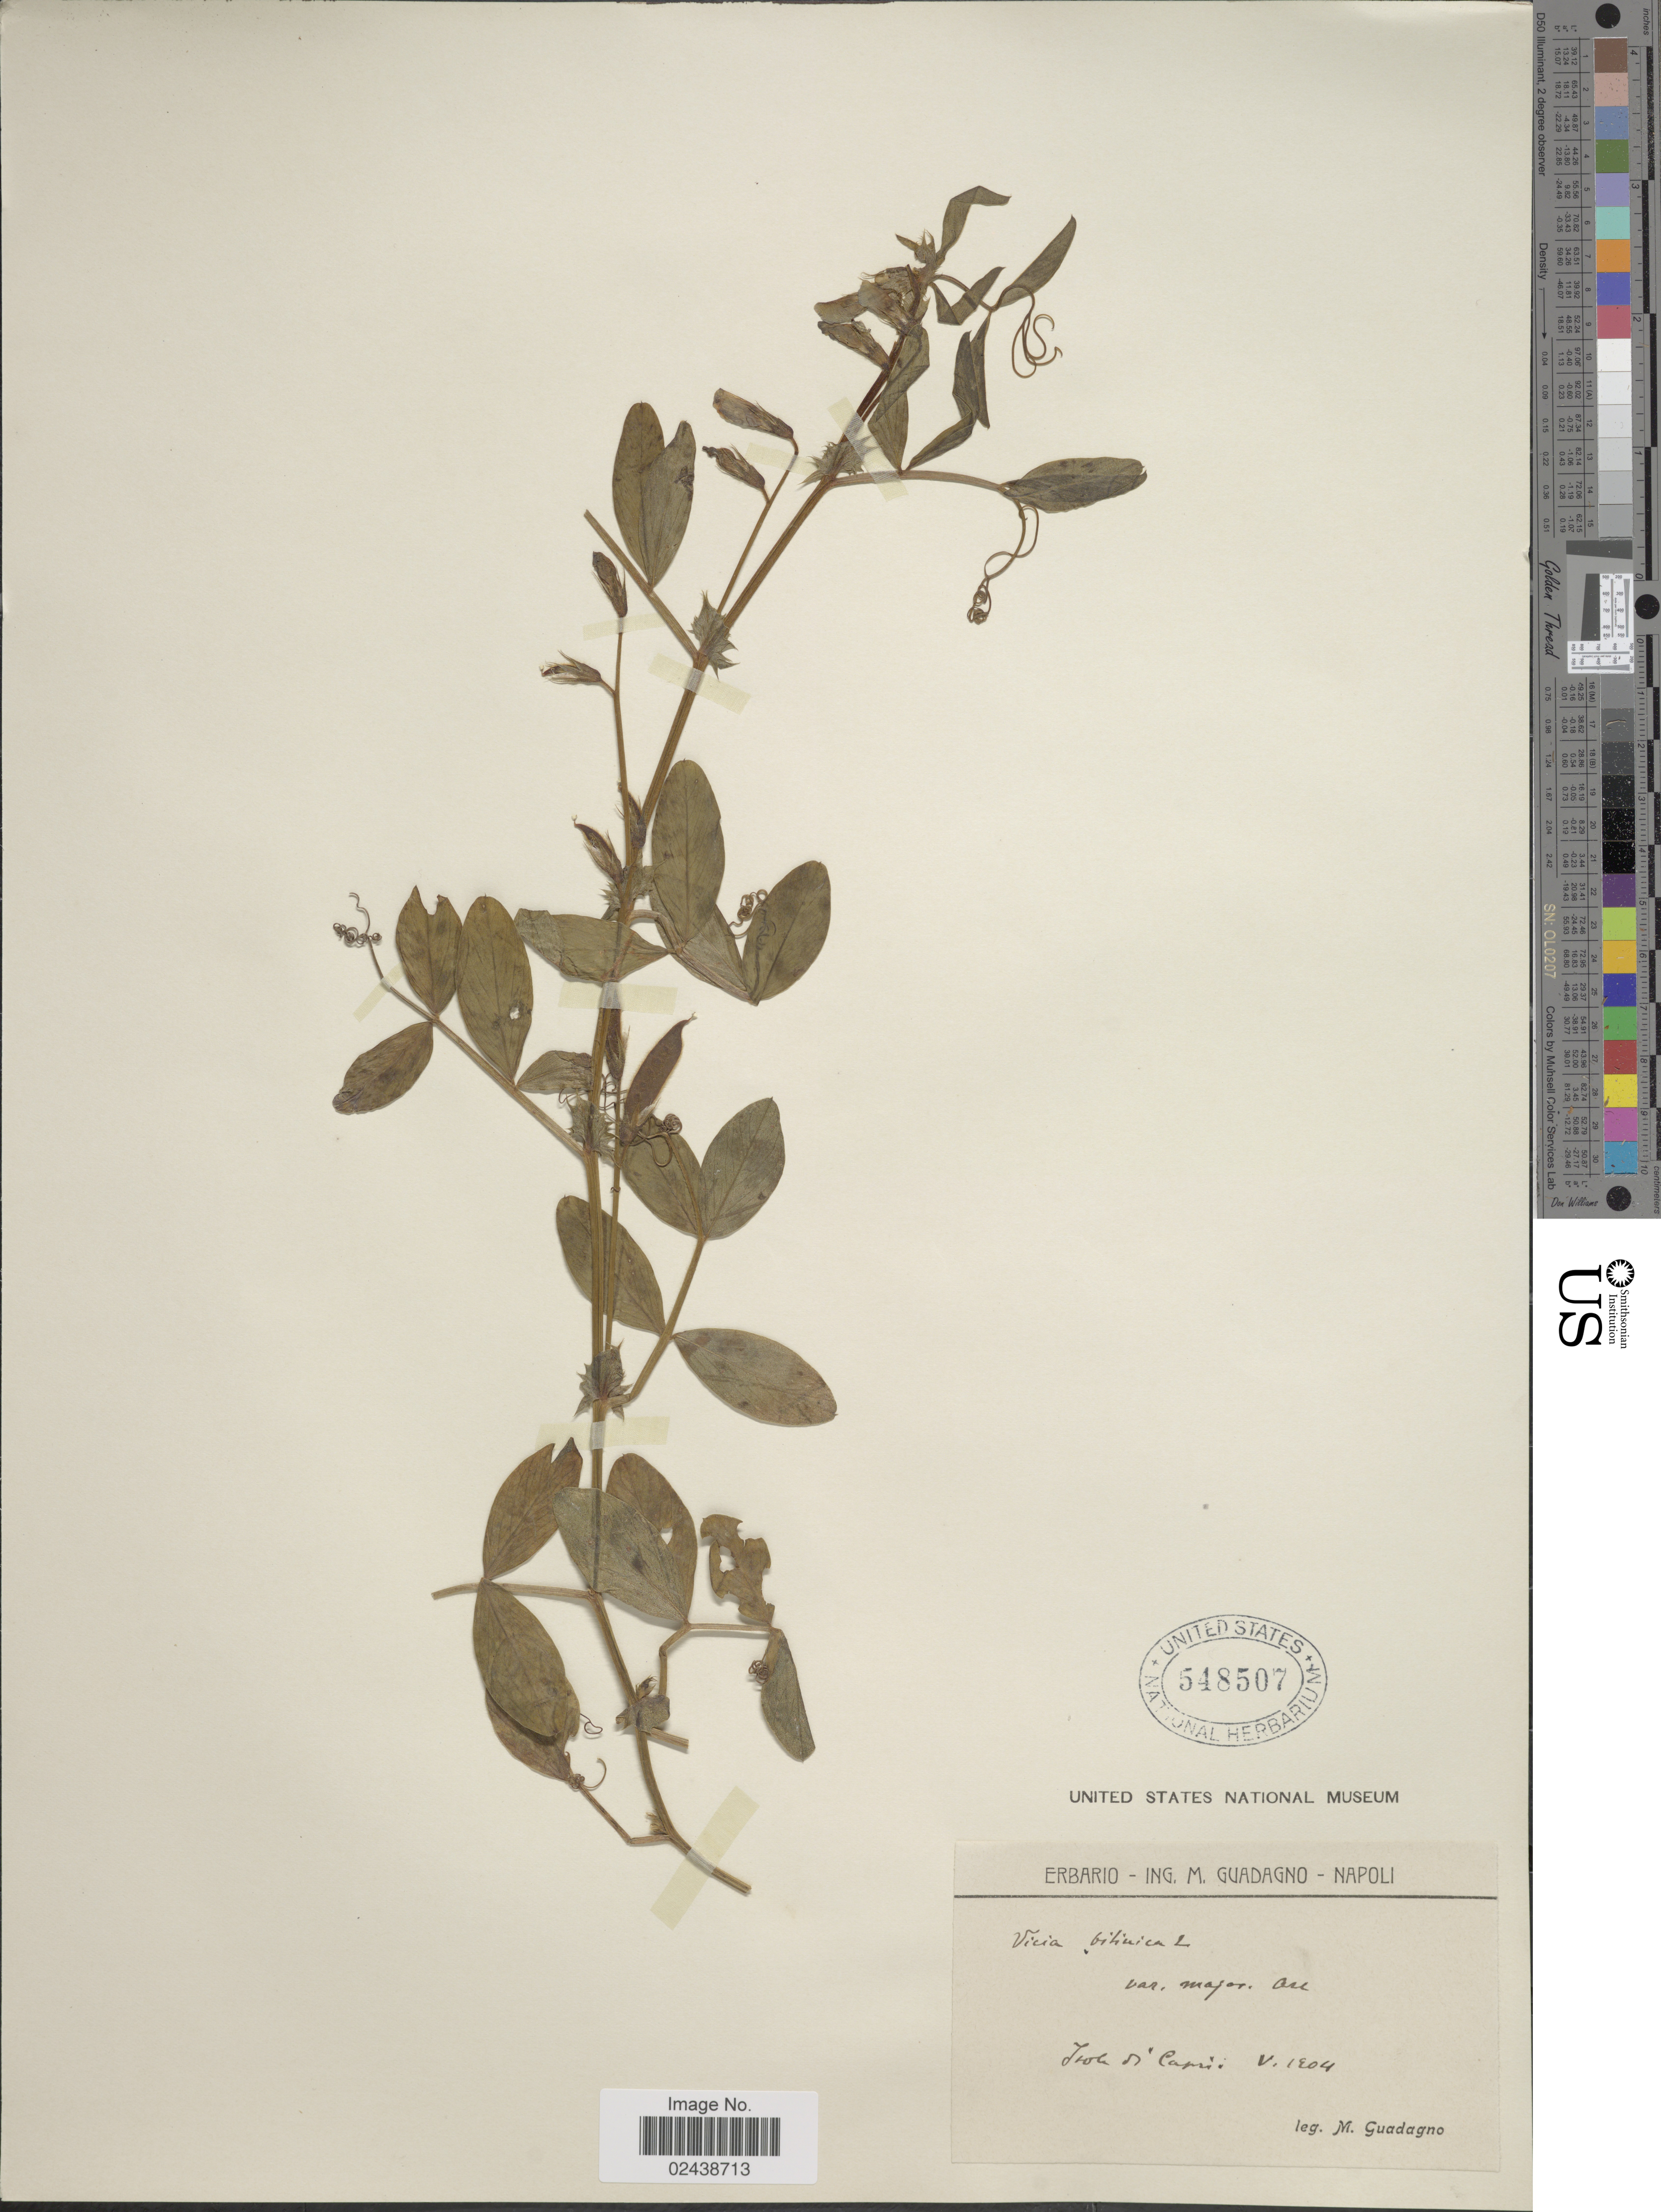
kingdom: Plantae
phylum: Tracheophyta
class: Magnoliopsida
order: Fabales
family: Fabaceae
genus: Vicia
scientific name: Vicia bithynica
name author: (L.) L.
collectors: M. Guadagno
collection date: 1904-05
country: Italy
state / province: Campania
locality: Isola di Capri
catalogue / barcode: US 648507